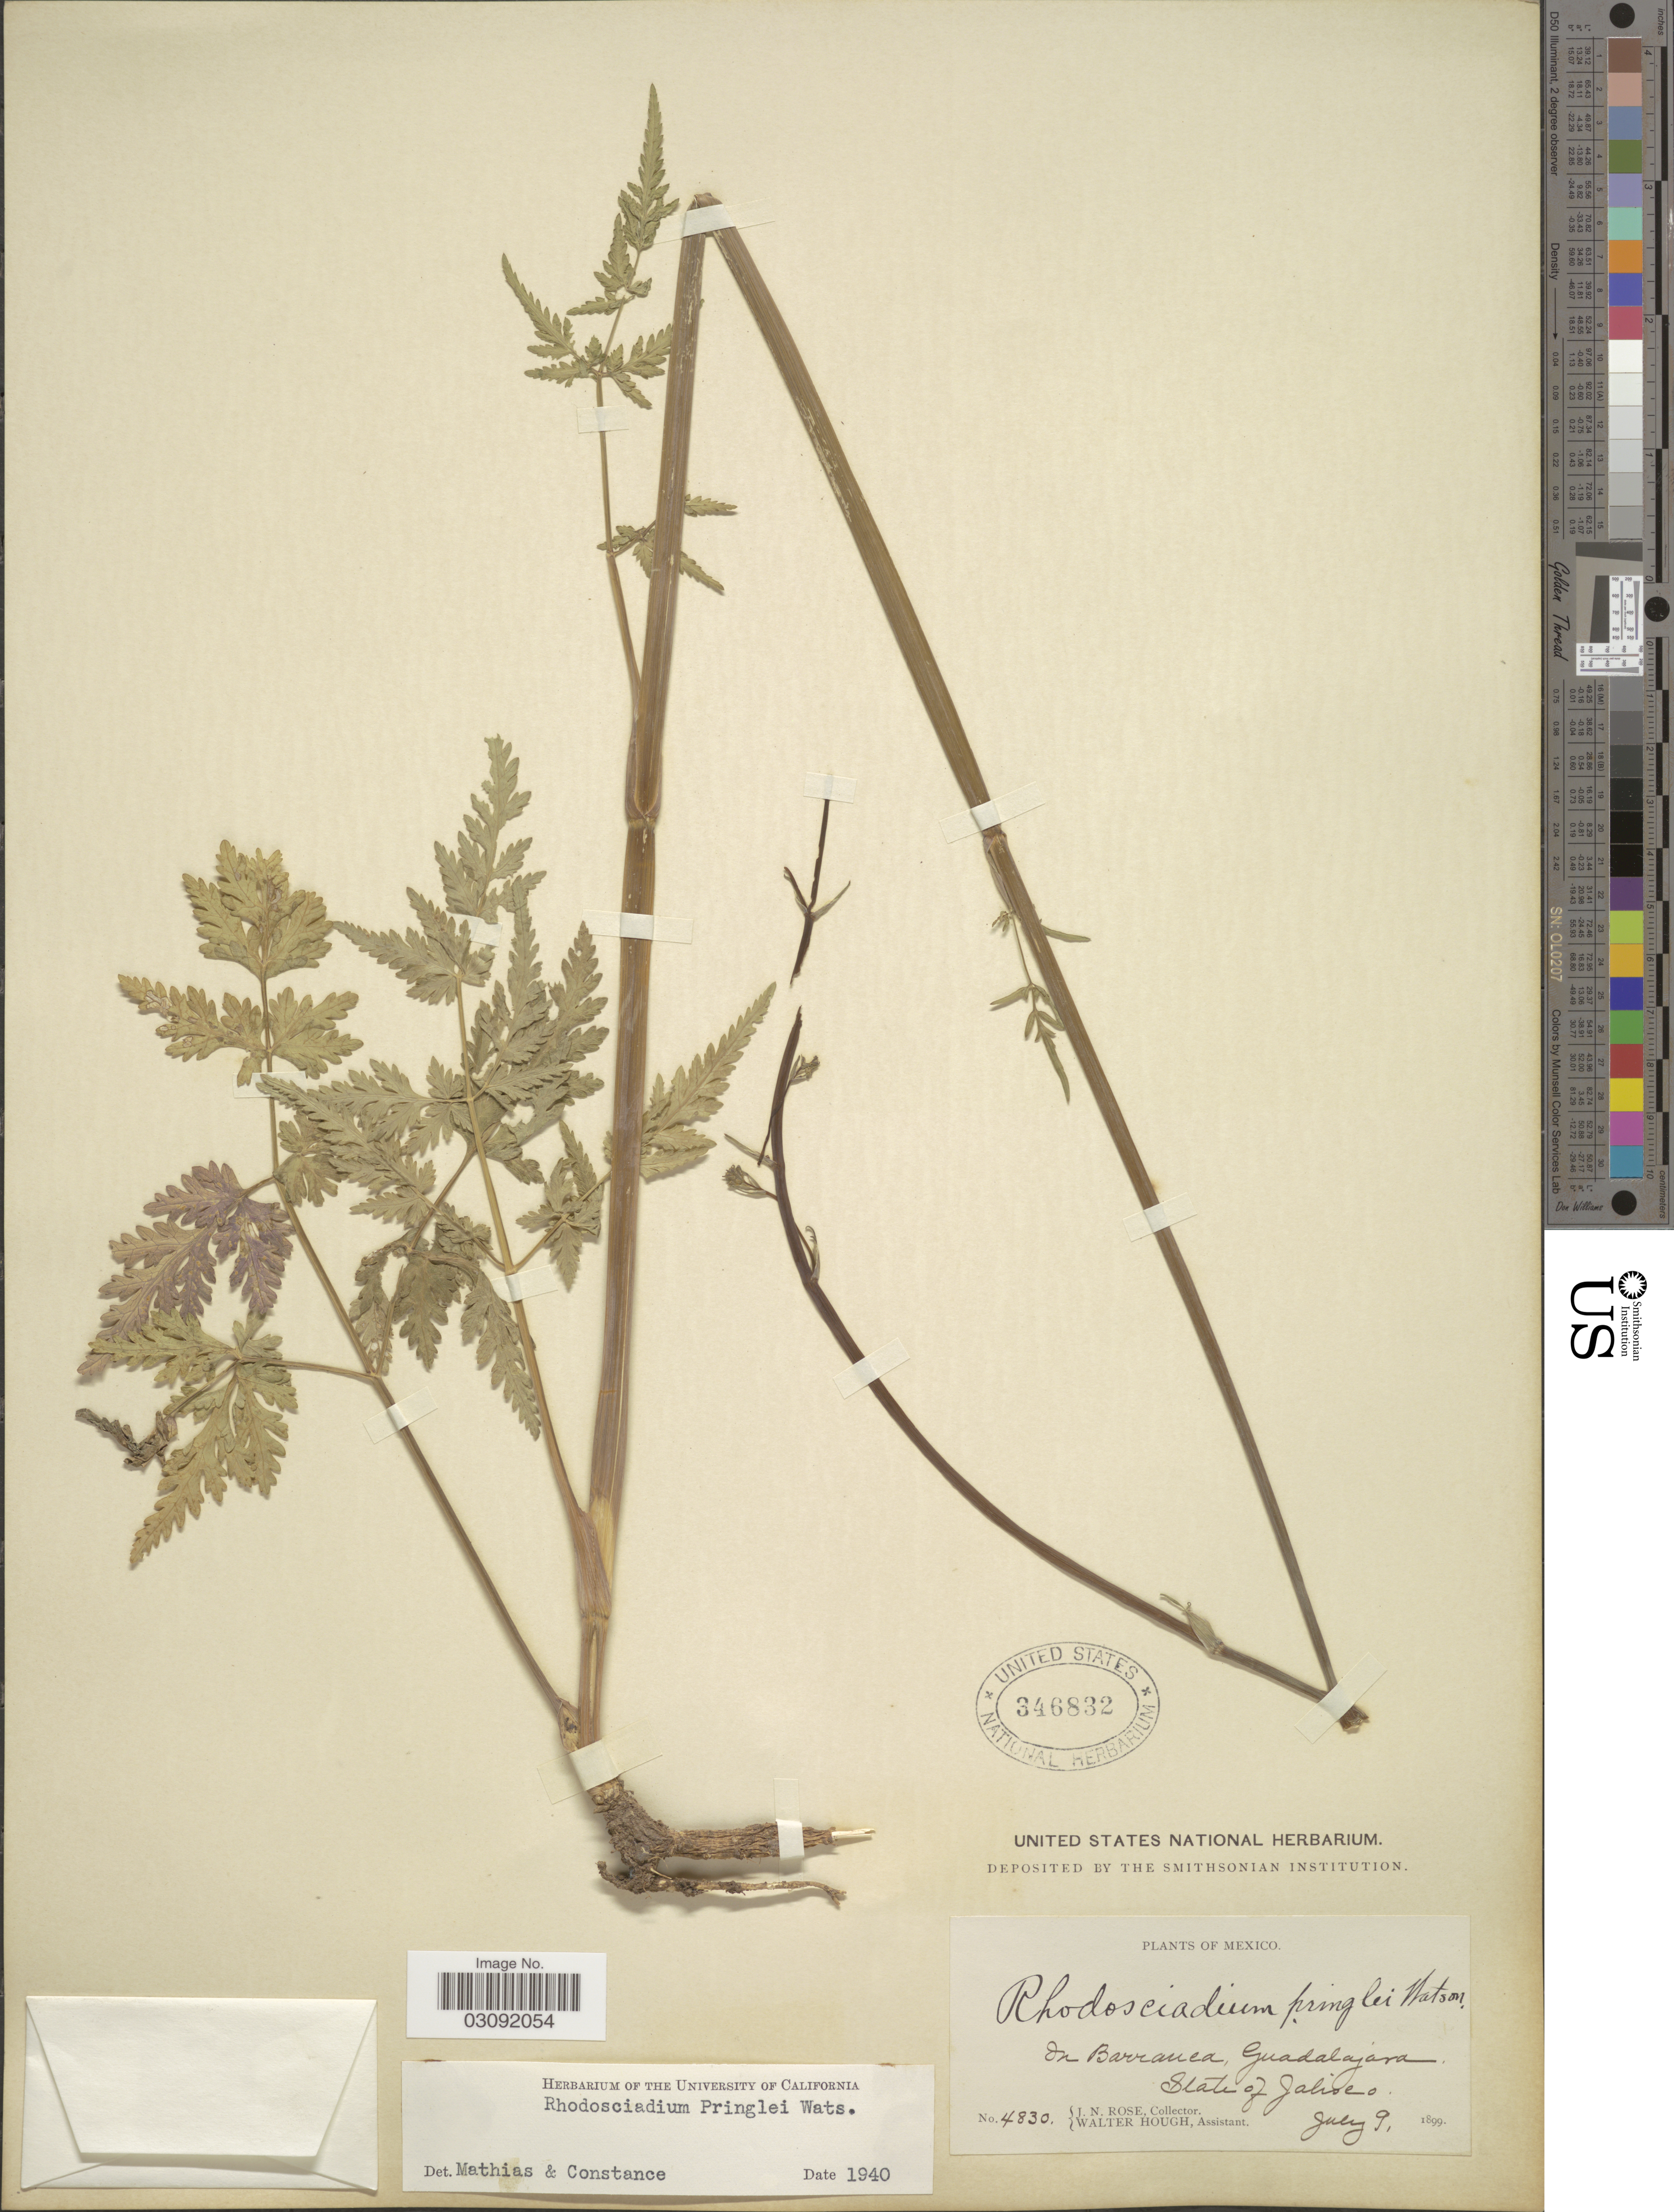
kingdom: Plantae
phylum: Tracheophyta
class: Magnoliopsida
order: Apiales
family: Apiaceae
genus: Rhodosciadium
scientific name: Rhodosciadium pringlei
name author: S. Watson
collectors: J. N. Rose & W. Hough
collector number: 4830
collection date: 1899-07-09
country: Mexico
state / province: Jalisco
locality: In Barranca, Guadalajara.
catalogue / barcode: US 346832